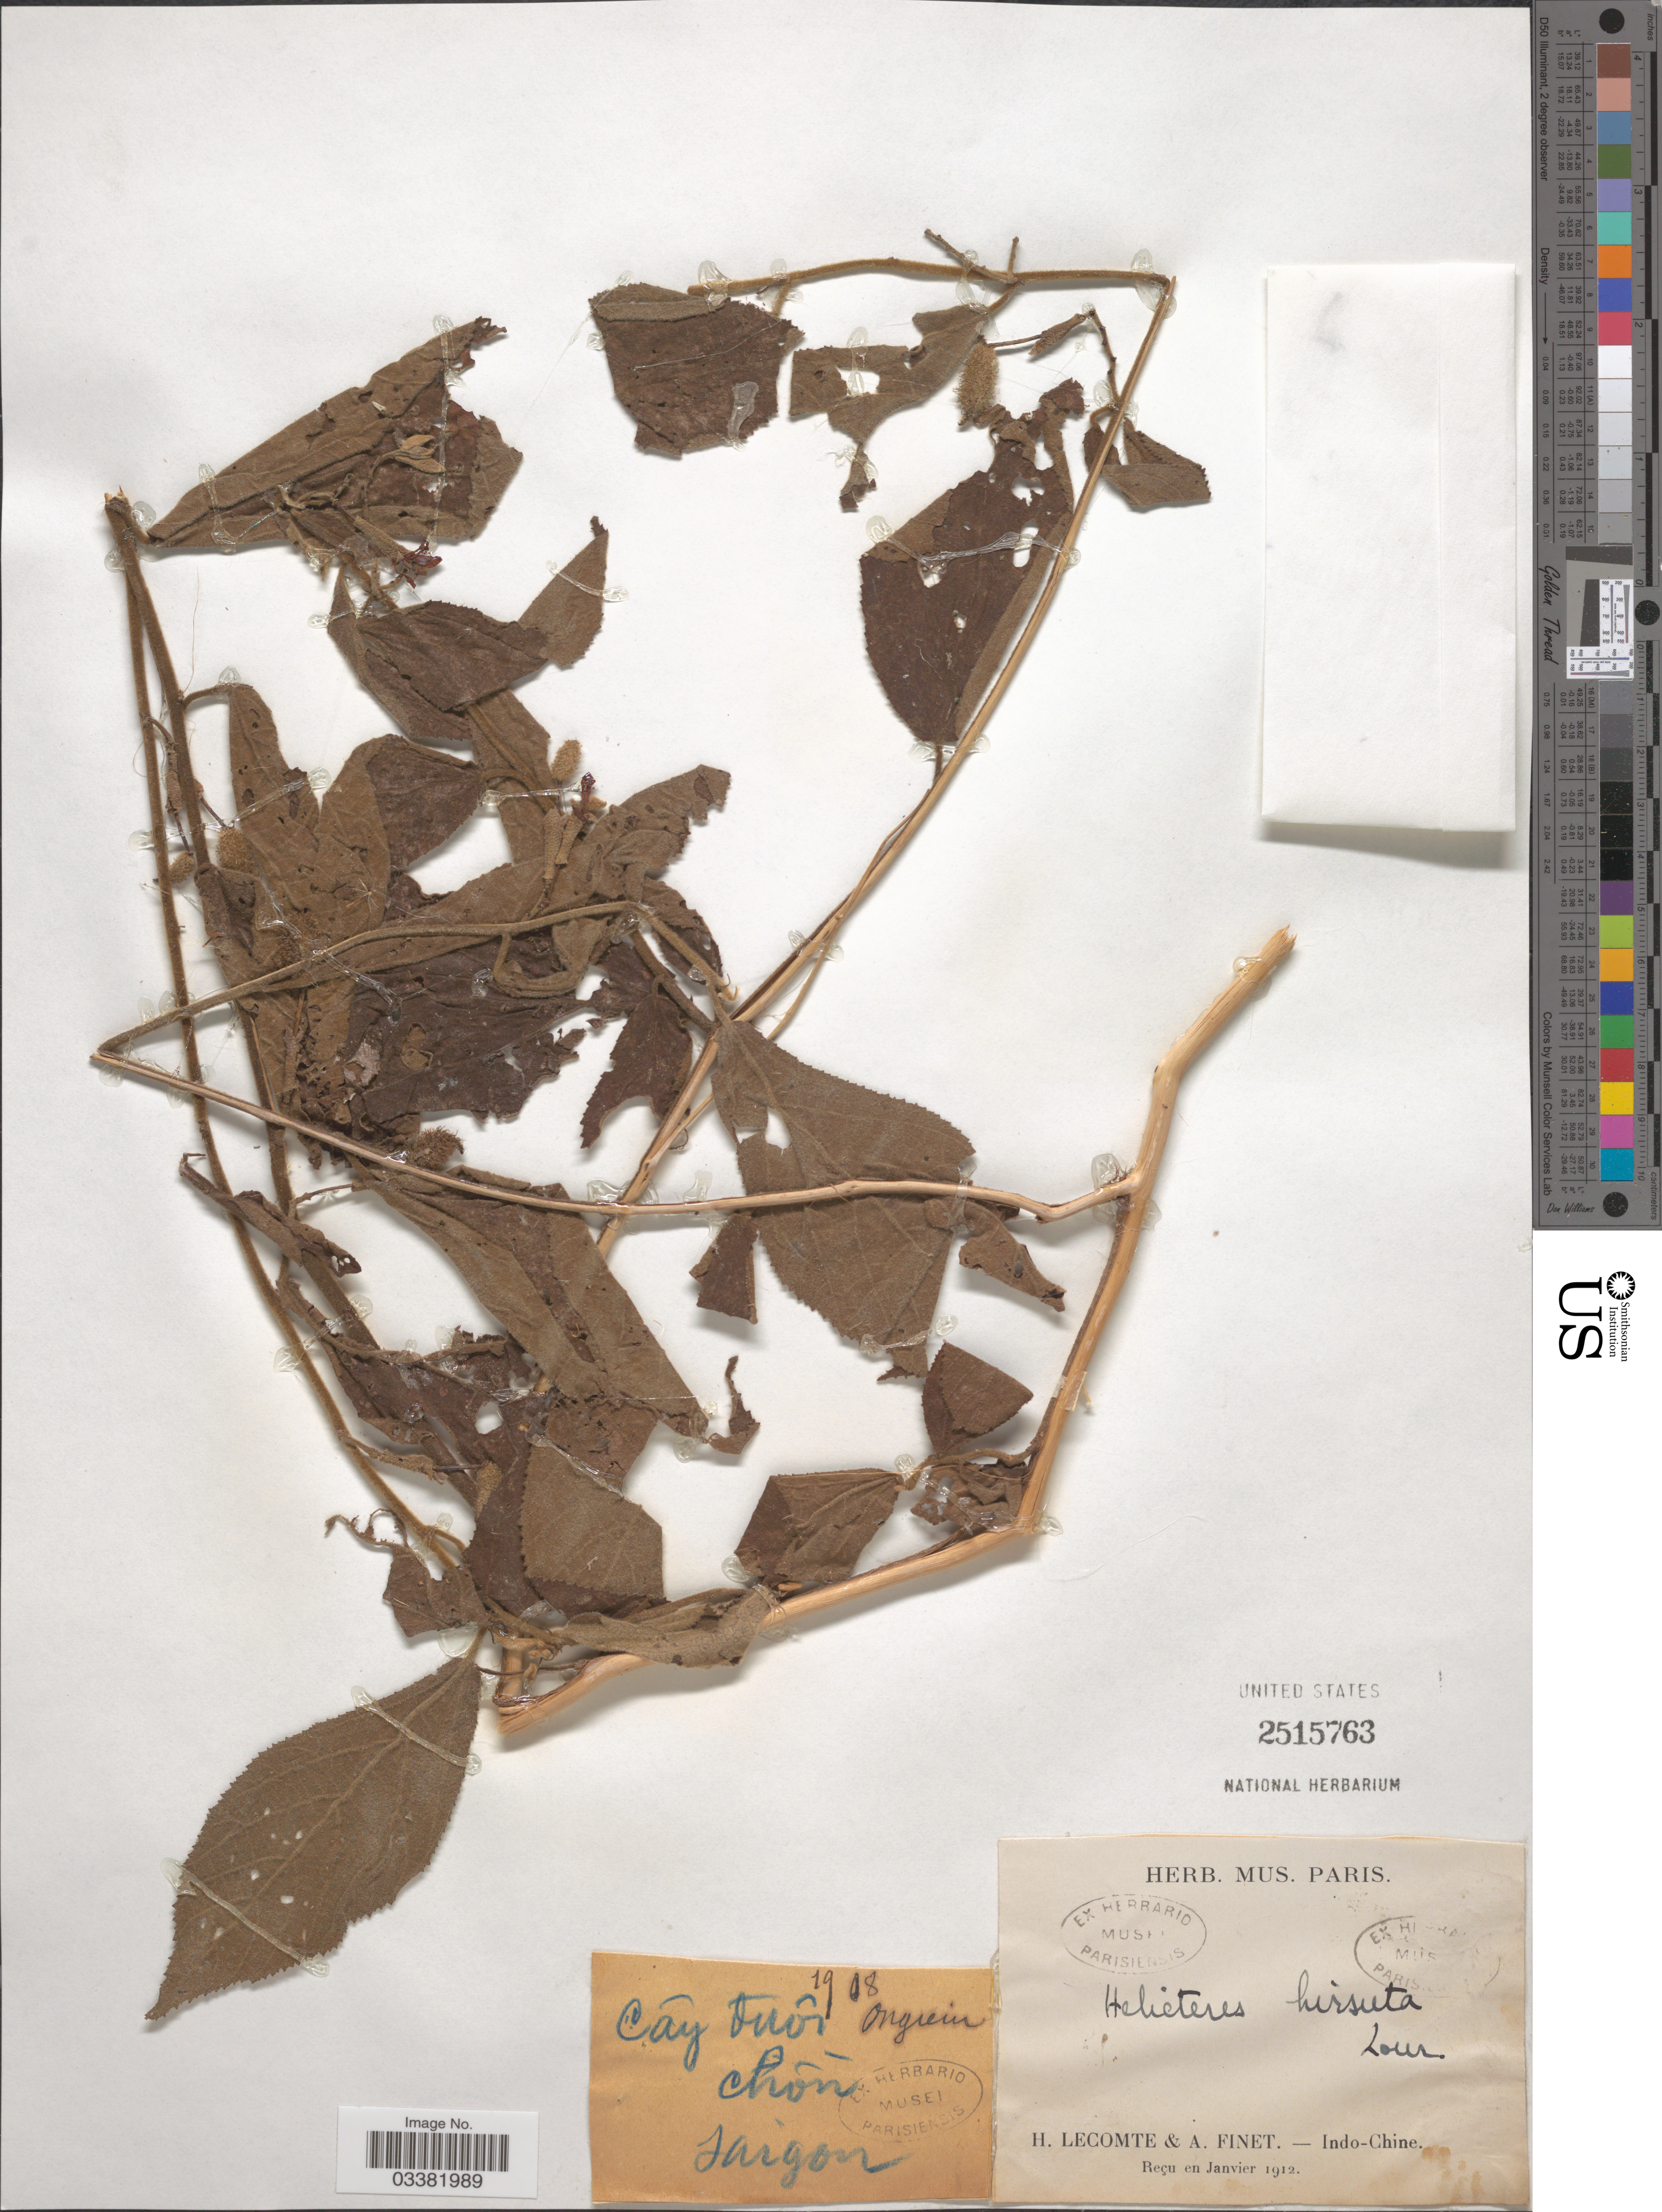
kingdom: Plantae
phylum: Tracheophyta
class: Magnoliopsida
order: Malvales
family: Malvaceae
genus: Helicteres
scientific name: Helicteres hirsuta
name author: Lour.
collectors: H. Lecomte & A. Finet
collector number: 1908?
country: Vietnam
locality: Cāy Duôi chōn Saigon. [unsure placement] Indo-Chine.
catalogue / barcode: US 2515763